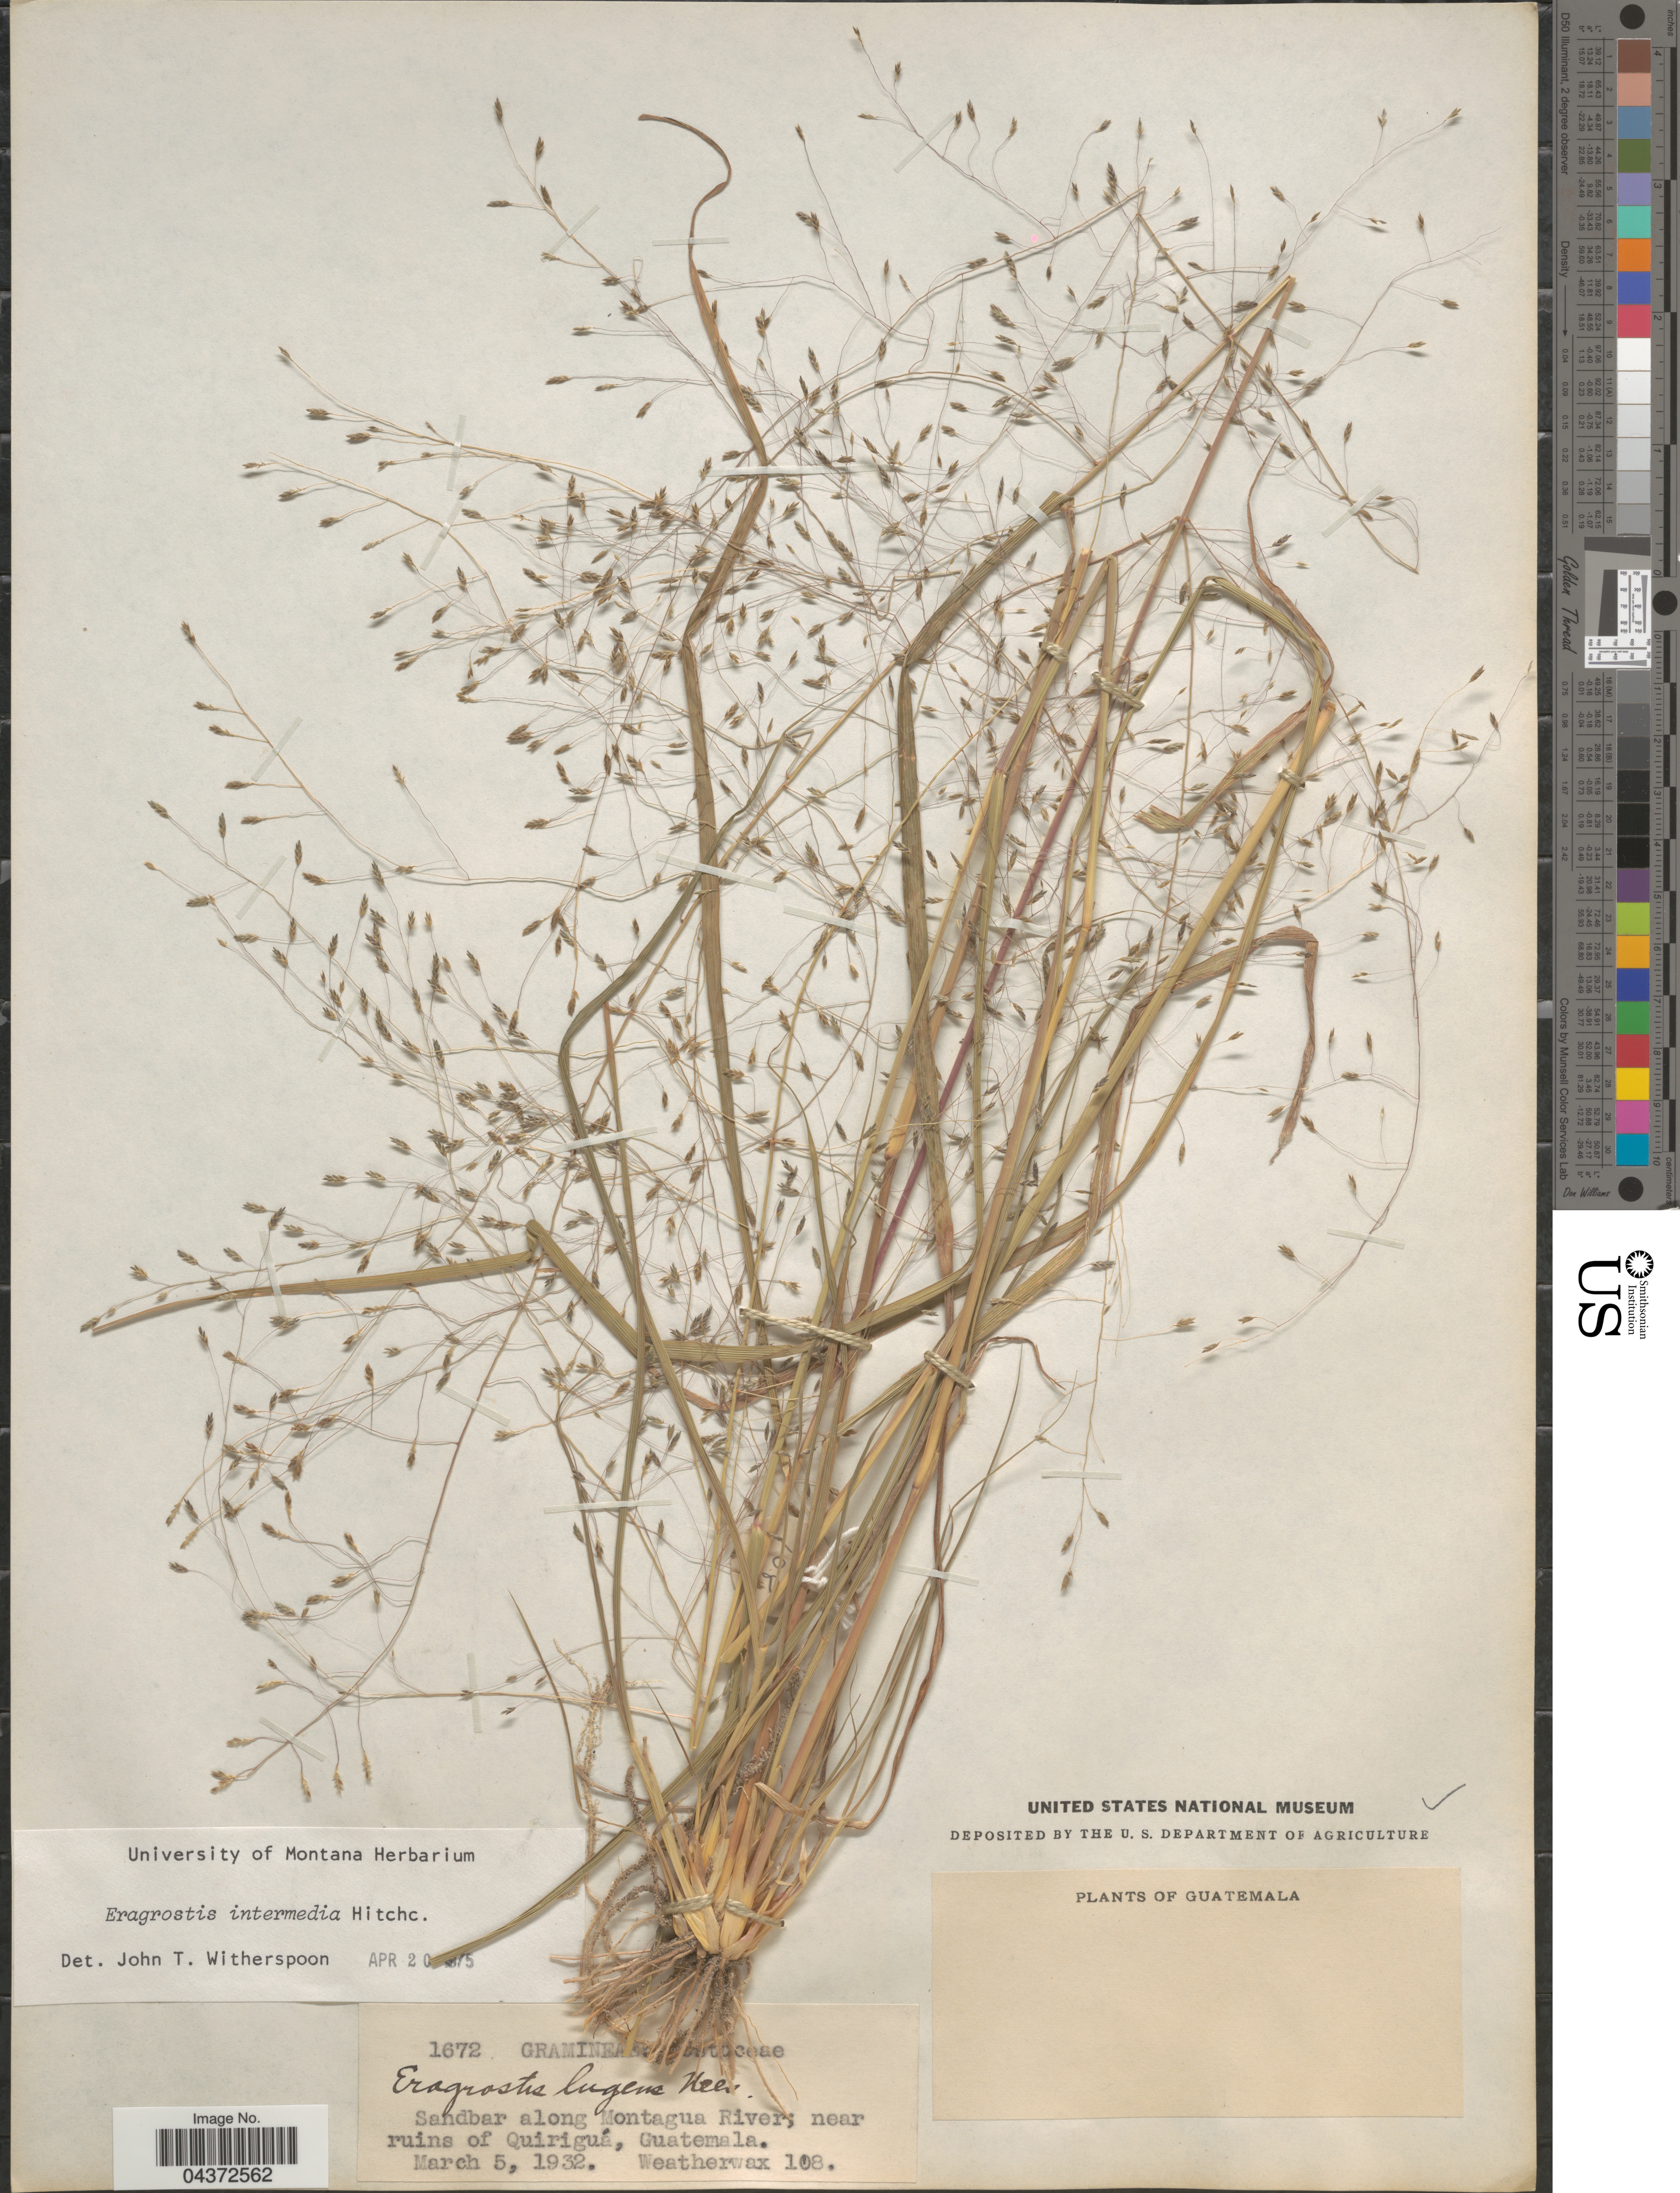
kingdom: Plantae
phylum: Tracheophyta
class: Liliopsida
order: Poales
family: Poaceae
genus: Eragrostis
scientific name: Eragrostis intermedia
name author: Hitchc.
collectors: -. Weatherwax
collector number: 108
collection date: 1932-03-05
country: Guatemala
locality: Sandbar along Montagua River; near ruins of Quiriguá.